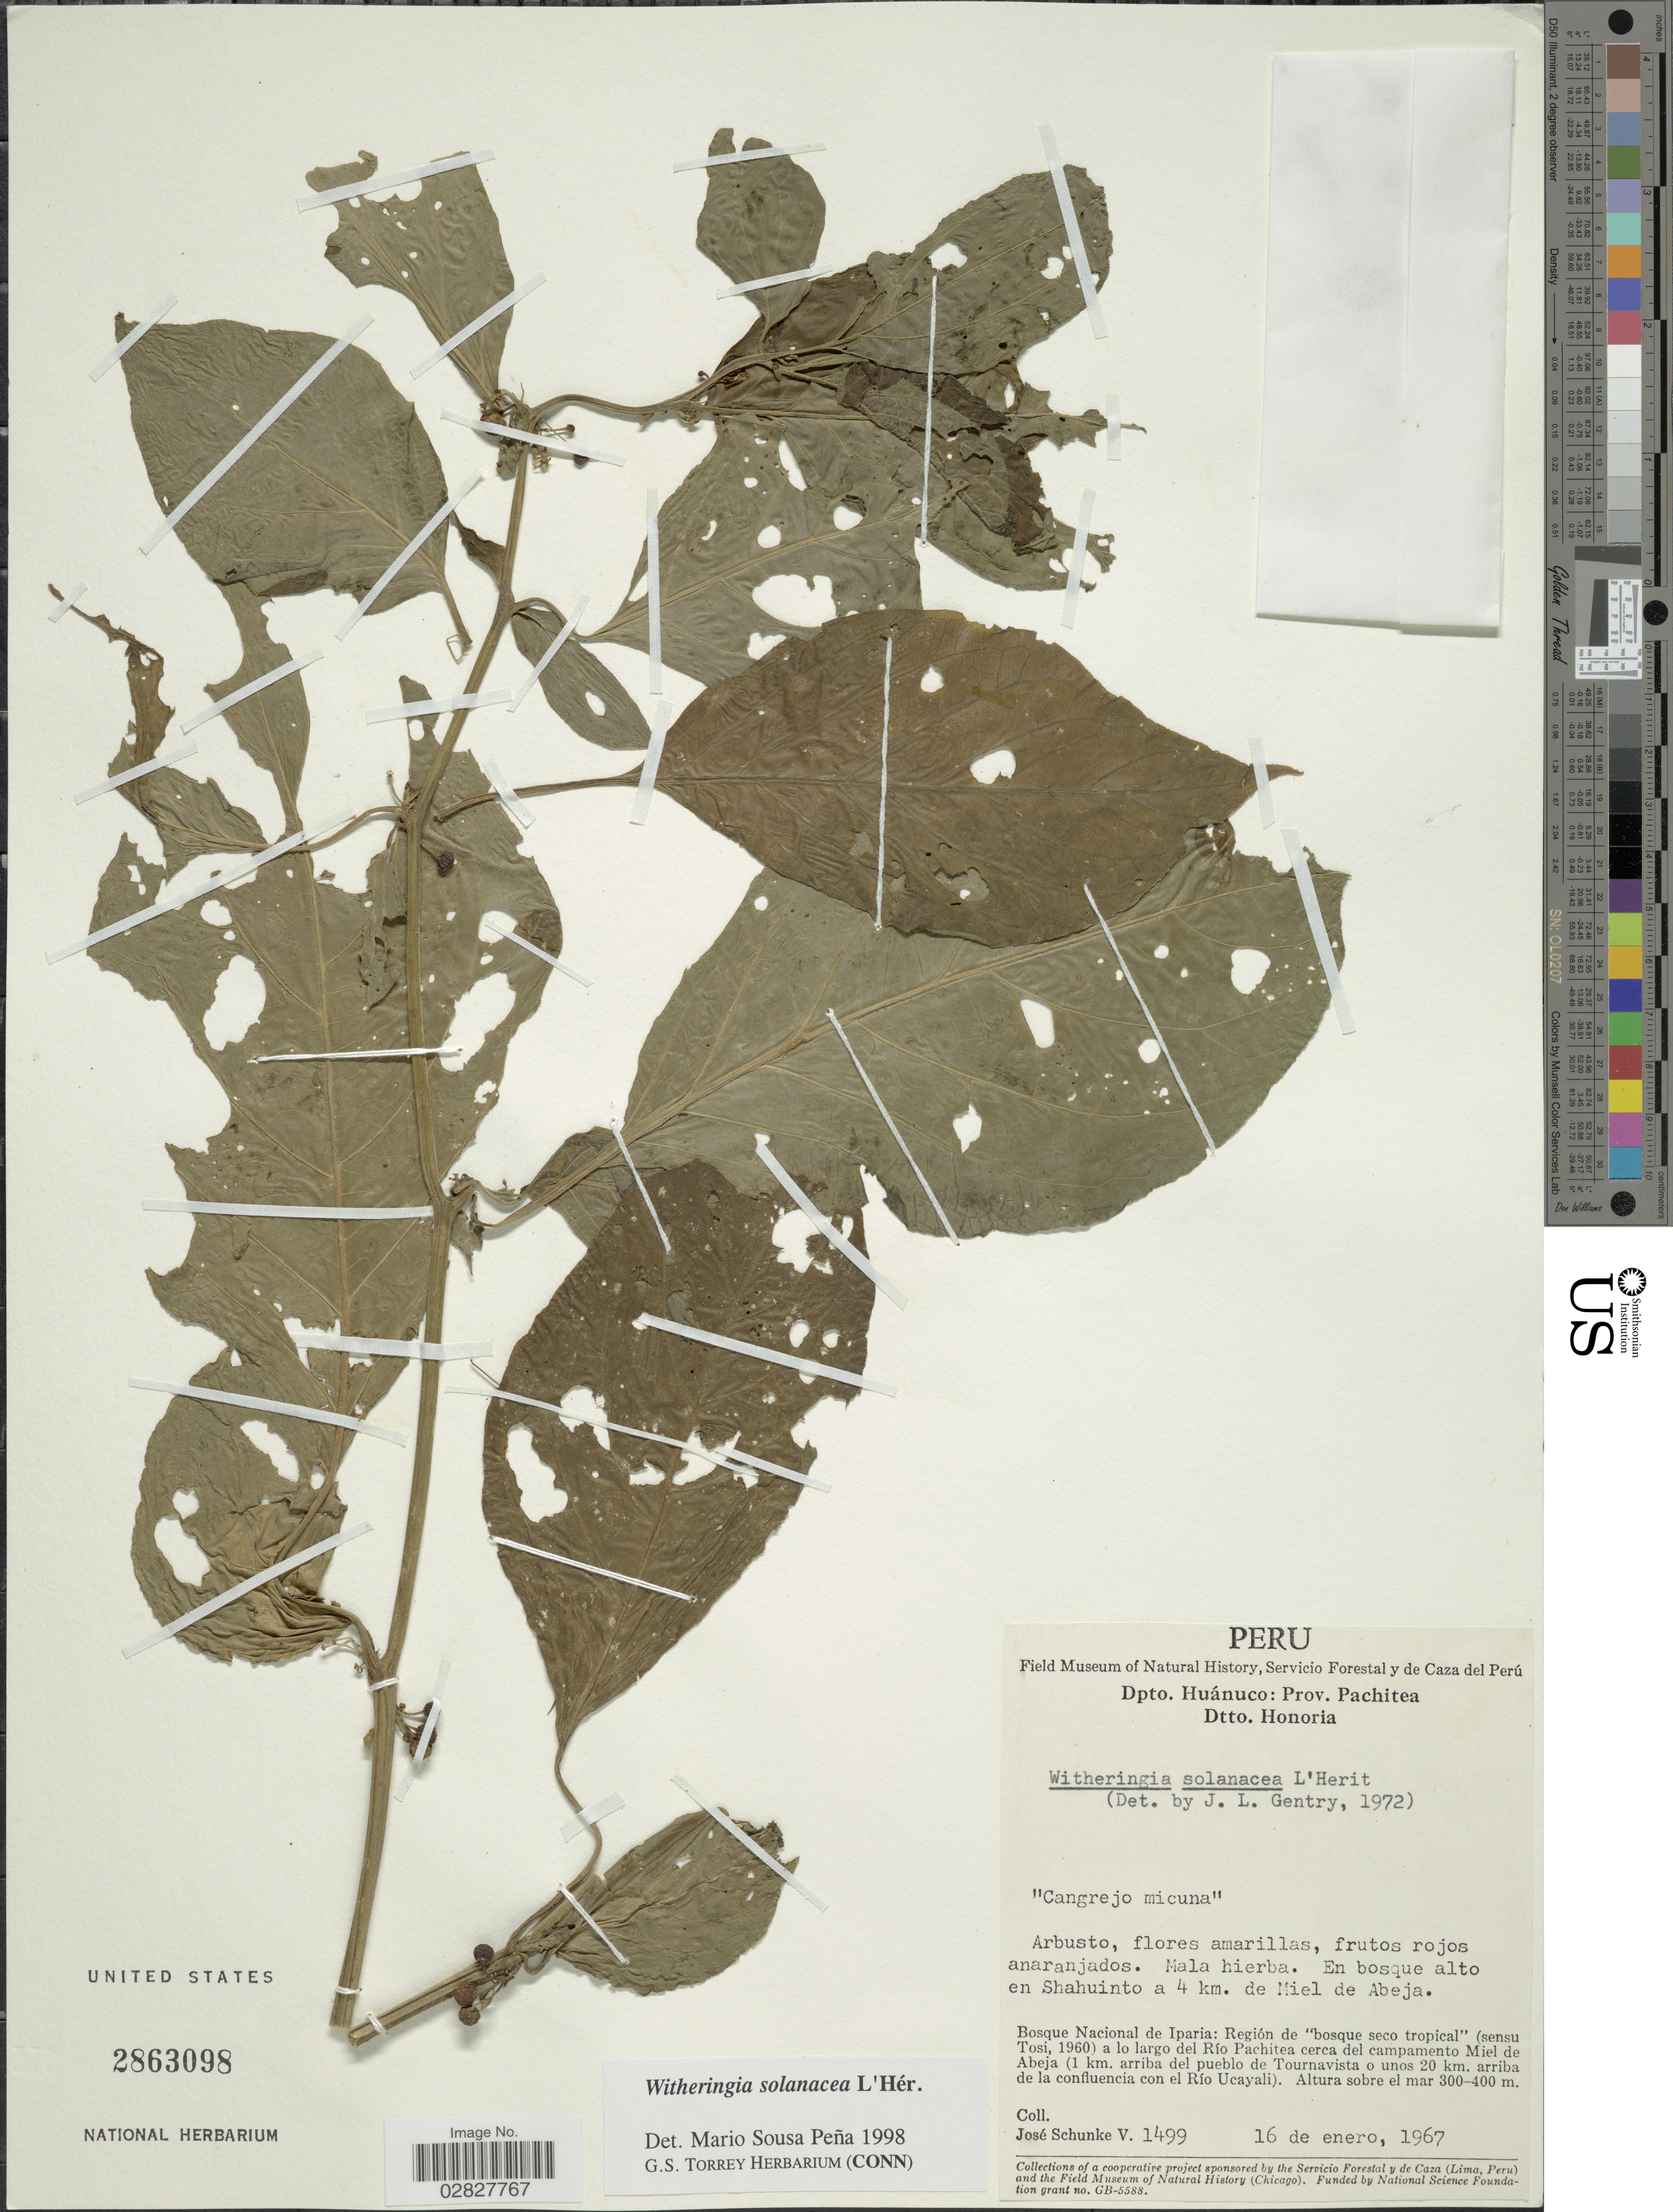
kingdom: Plantae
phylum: Tracheophyta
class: Magnoliopsida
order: Solanales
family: Solanaceae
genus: Witheringia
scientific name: Witheringia solanacea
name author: L'Hér.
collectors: J. Schunke Vigo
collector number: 1499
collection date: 1967-01-16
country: Peru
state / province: Huánuco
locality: Dpto. Huánuco: Prov. Pachitea, Dtto. Honoria. En bosque alto en Shahuinto a 4 km. de Miel de Abeja. Bosque Nacional de Iparia: Región de "bosque seco tropical" (sensu Tosi, 1960) a lo largo del Río Pachitea cerca del campamento Miel de Abeja (1 km. arriba del pueblo de Tournavista o unos 20 km. arriba de la confluencia con el Río Ucayali).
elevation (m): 300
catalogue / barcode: US 2863098